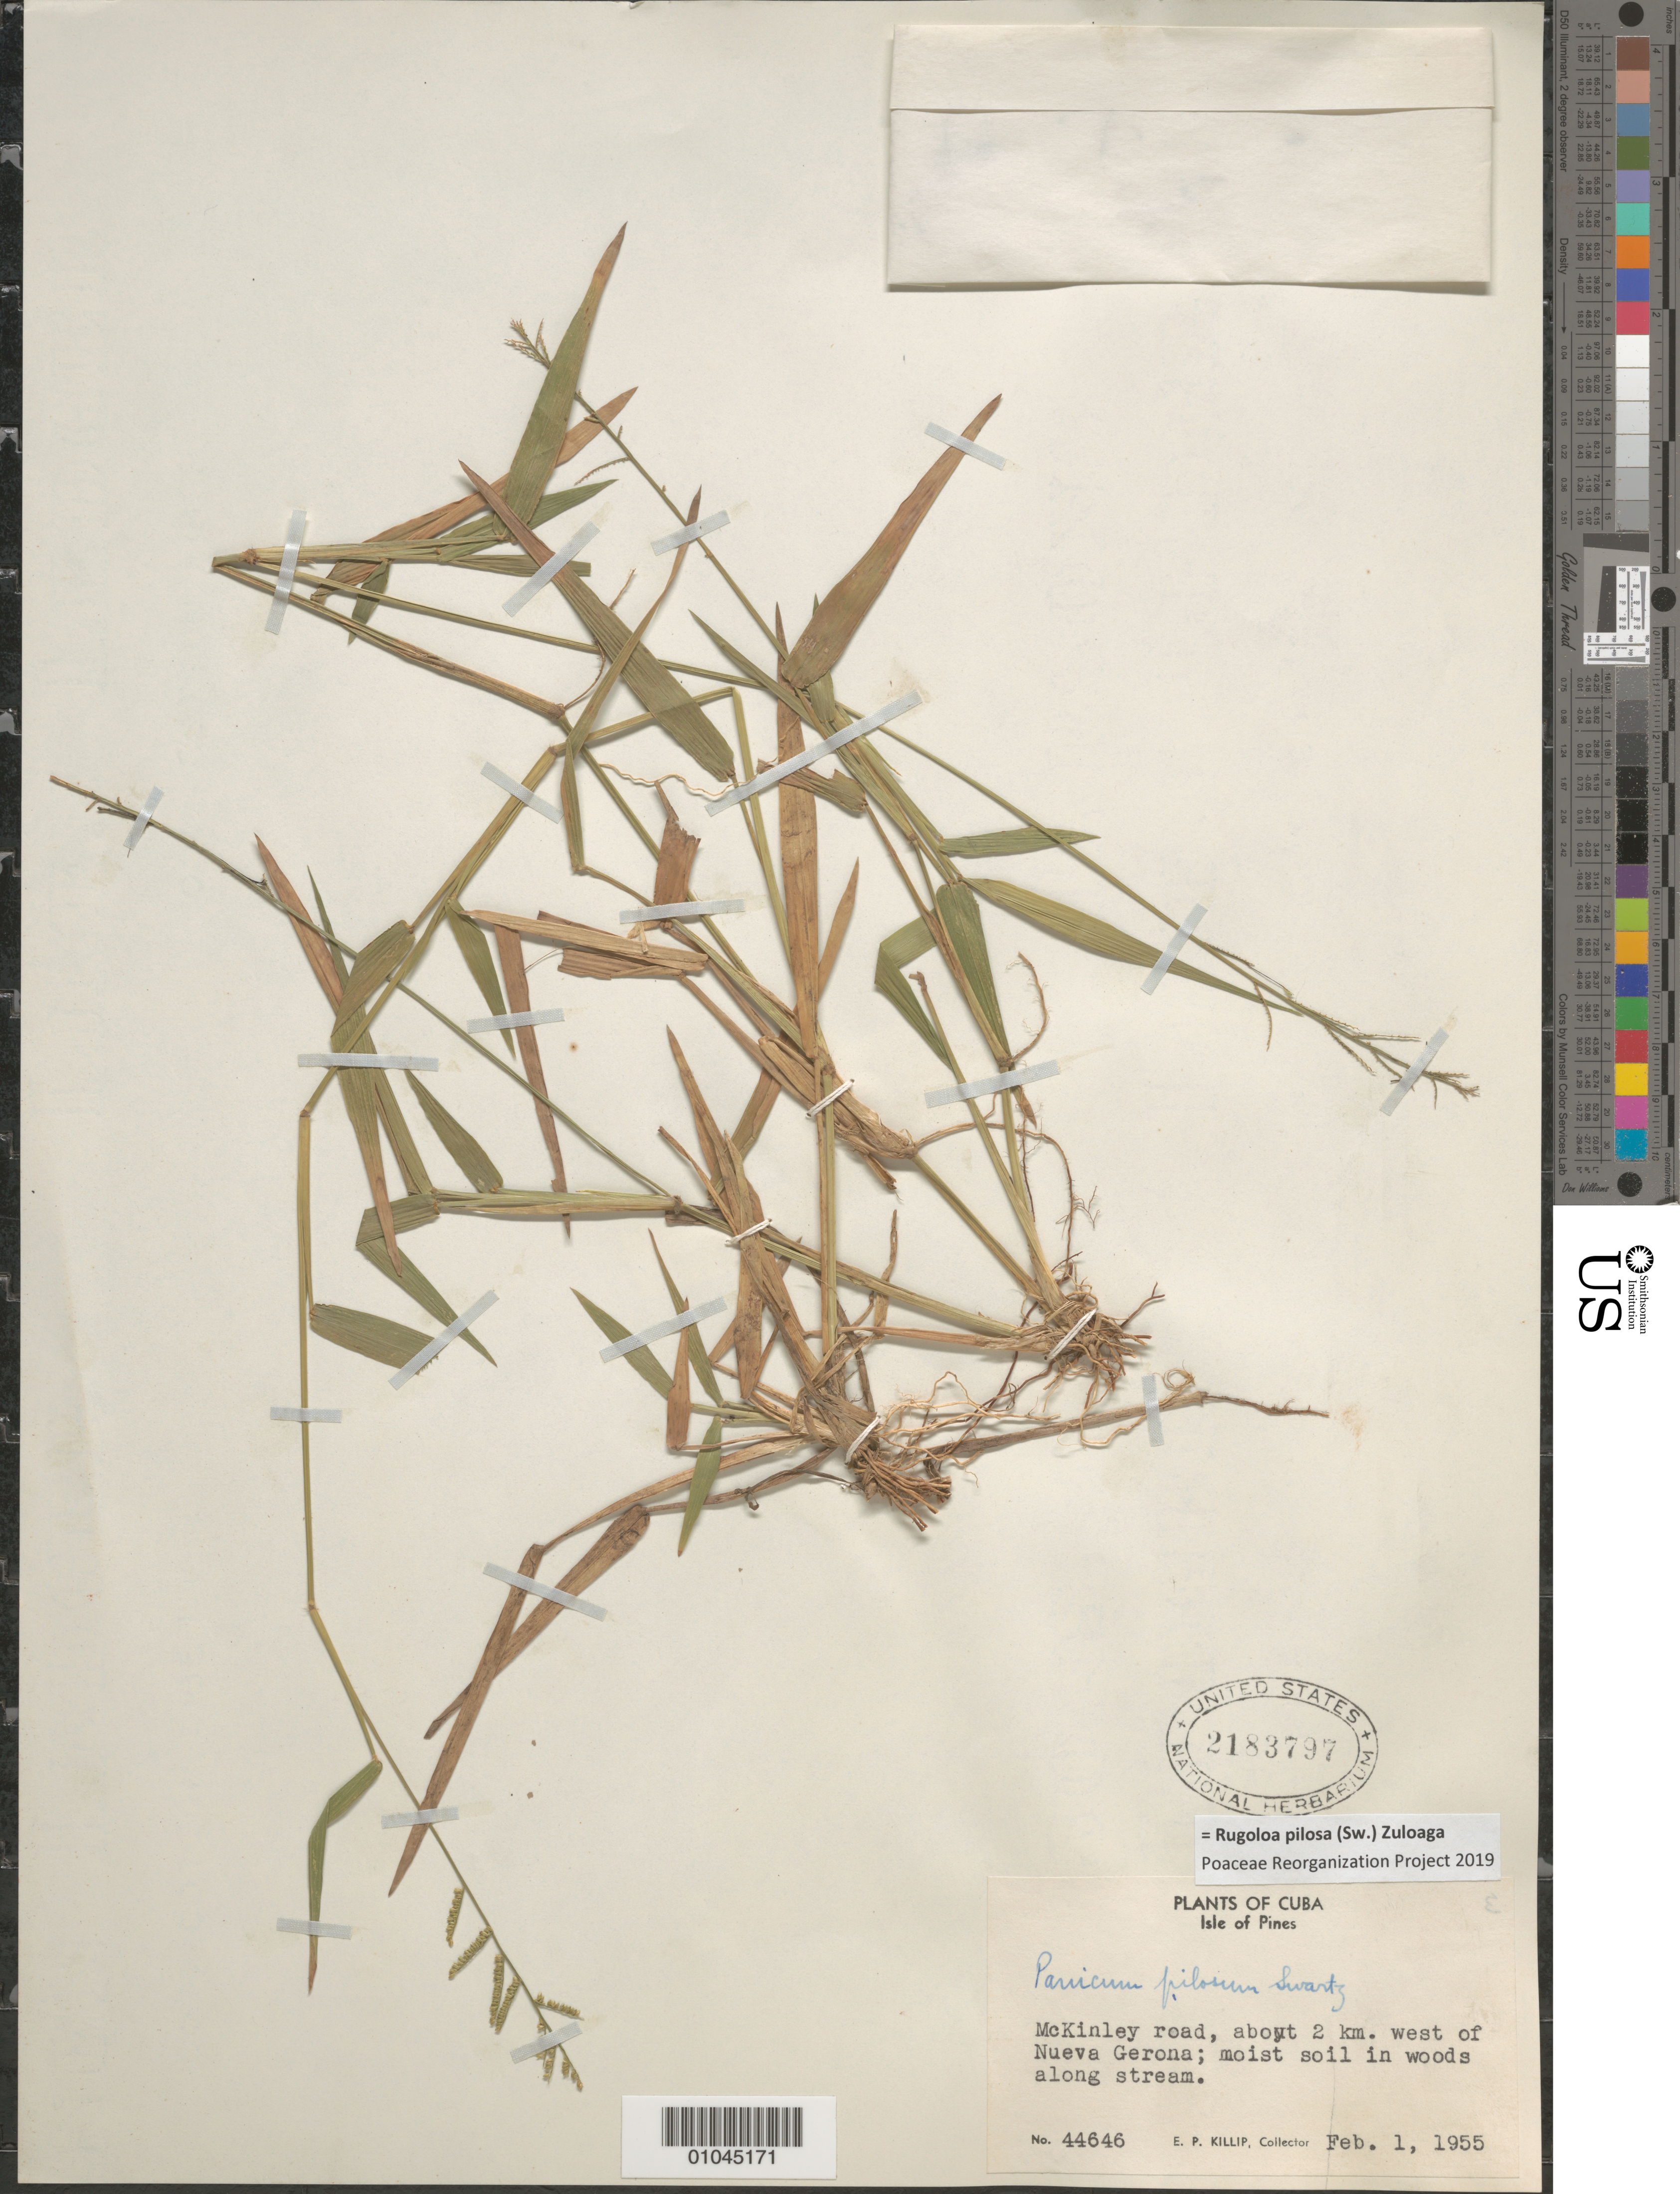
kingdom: Plantae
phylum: Tracheophyta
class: Liliopsida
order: Poales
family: Poaceae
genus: Panicum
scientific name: Panicum pilosum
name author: Sw.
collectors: E. P. Killip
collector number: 44646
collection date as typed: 01 Feb 1955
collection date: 1955-02-01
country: Cuba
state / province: Isla de la Juventud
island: Isla de la Juventud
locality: McKinley Road, about 2 km W of Nueva Gerona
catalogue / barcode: US 2183797